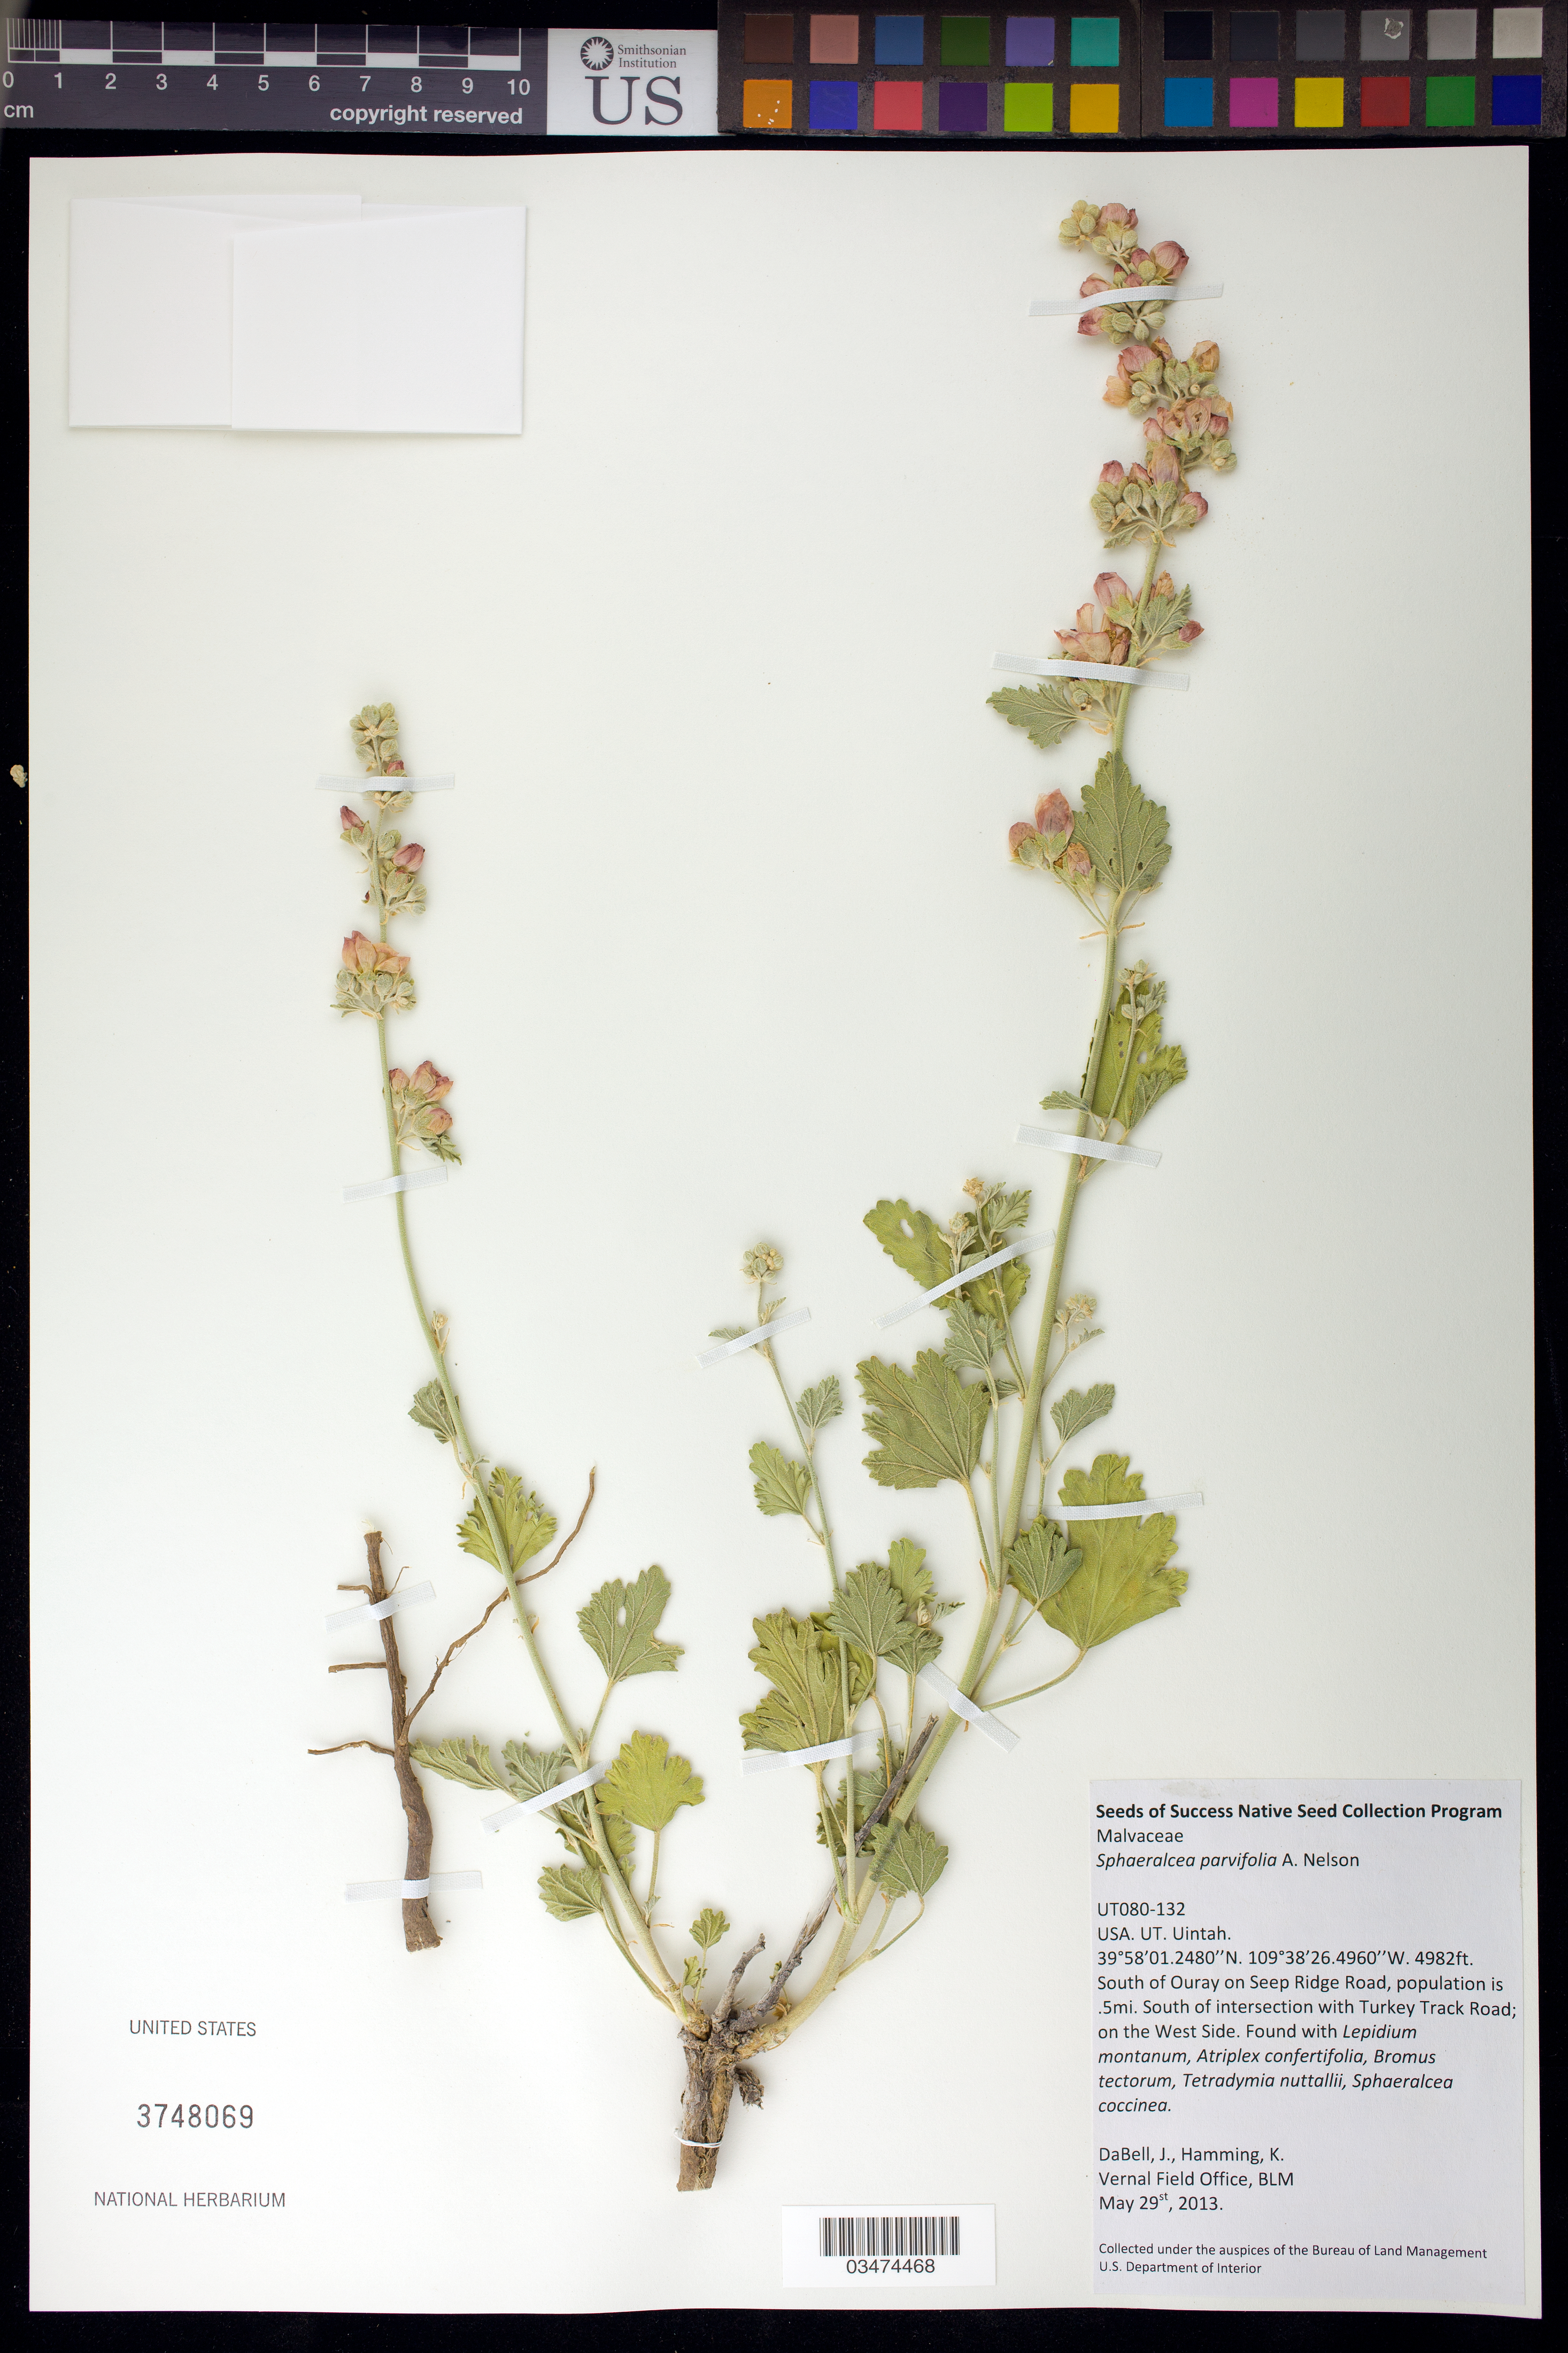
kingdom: Plantae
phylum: Tracheophyta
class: Magnoliopsida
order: Malvales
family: Malvaceae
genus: Sphaeralcea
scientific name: Sphaeralcea parvifolia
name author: A. Nelson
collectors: J. DaBell & K. Hamming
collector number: UT080-132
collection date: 2013-05-29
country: United States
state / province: Utah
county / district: Uintah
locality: S of Ouray on Seep Ridge Rd, 0.5 mi. S of intersection with Turkey Track Rd., on the West Side.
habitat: With Lepidum montanum, Atriplex confertifolia, Bromus tectorum, ect.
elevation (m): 1519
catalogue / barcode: US 3748069